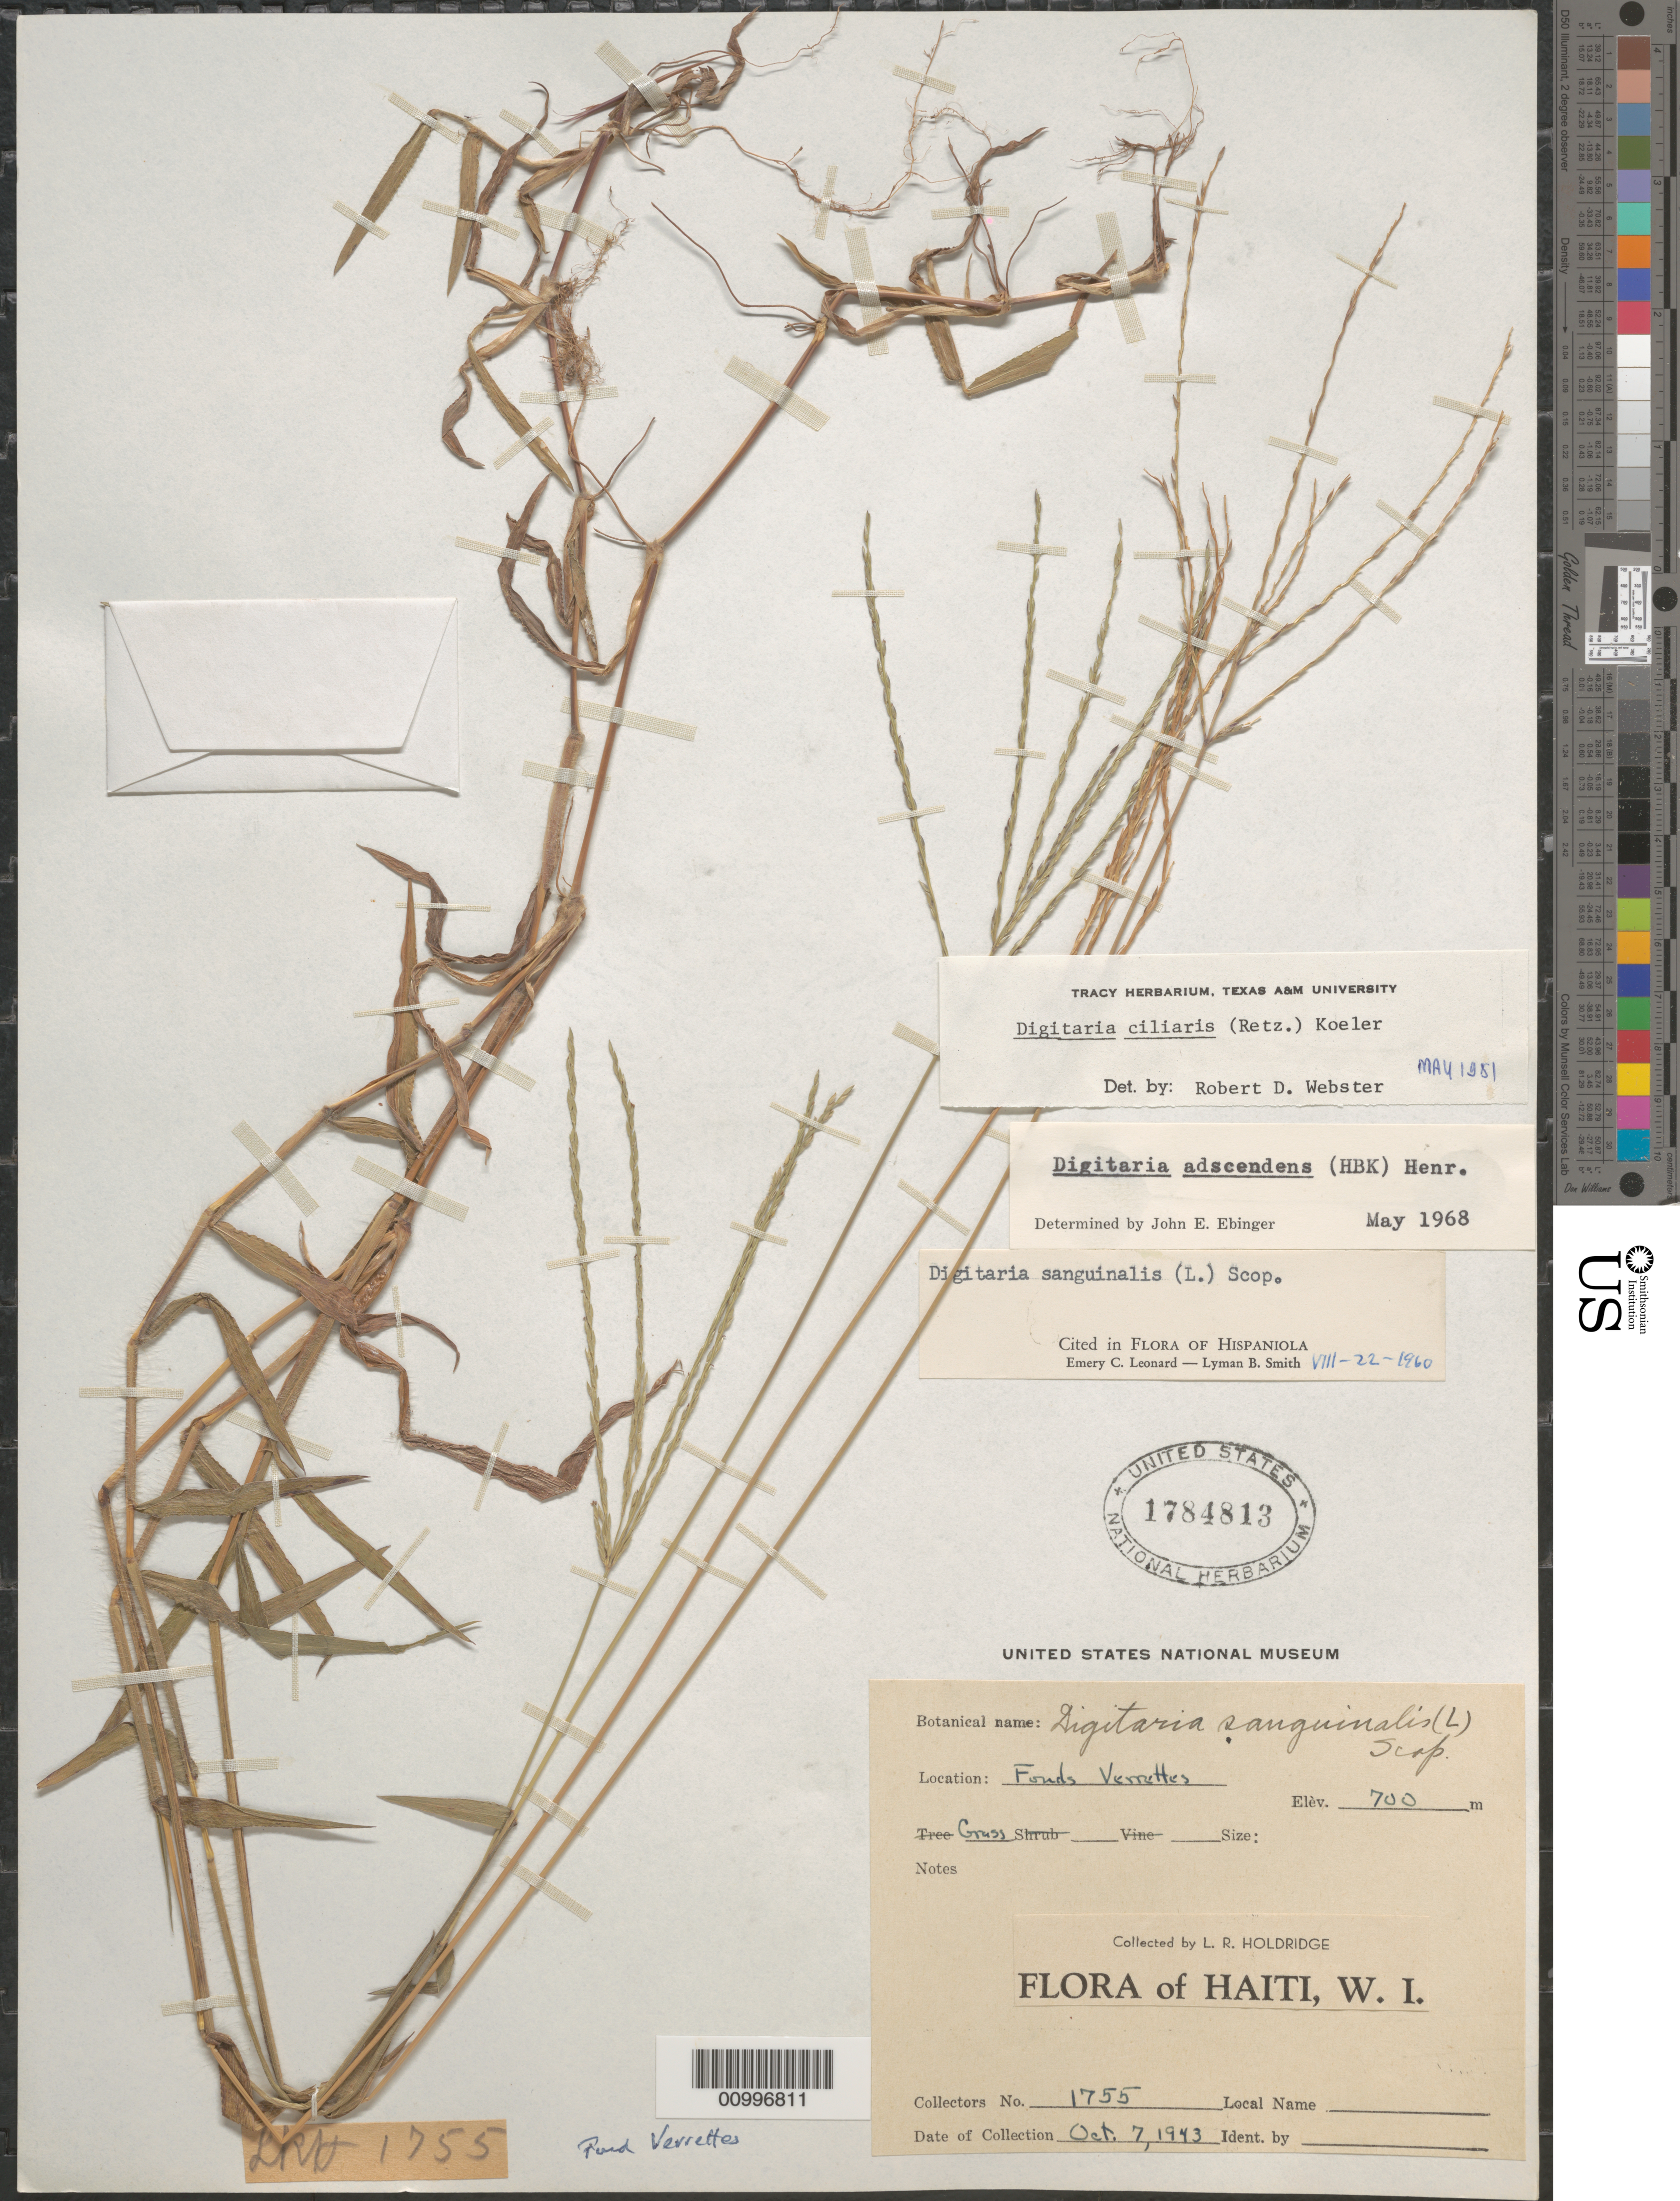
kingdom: Plantae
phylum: Tracheophyta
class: Liliopsida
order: Poales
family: Poaceae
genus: Digitaria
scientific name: Digitaria ciliaris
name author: (Retz.) Koeler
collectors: L. Holdridge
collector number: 1755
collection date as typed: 07 Oct 1943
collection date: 1943-10-07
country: Haiti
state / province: Óuest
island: Hispaniola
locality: Fonds Verrettes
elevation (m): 700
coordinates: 0 N, 0 E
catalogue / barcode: US 1784813